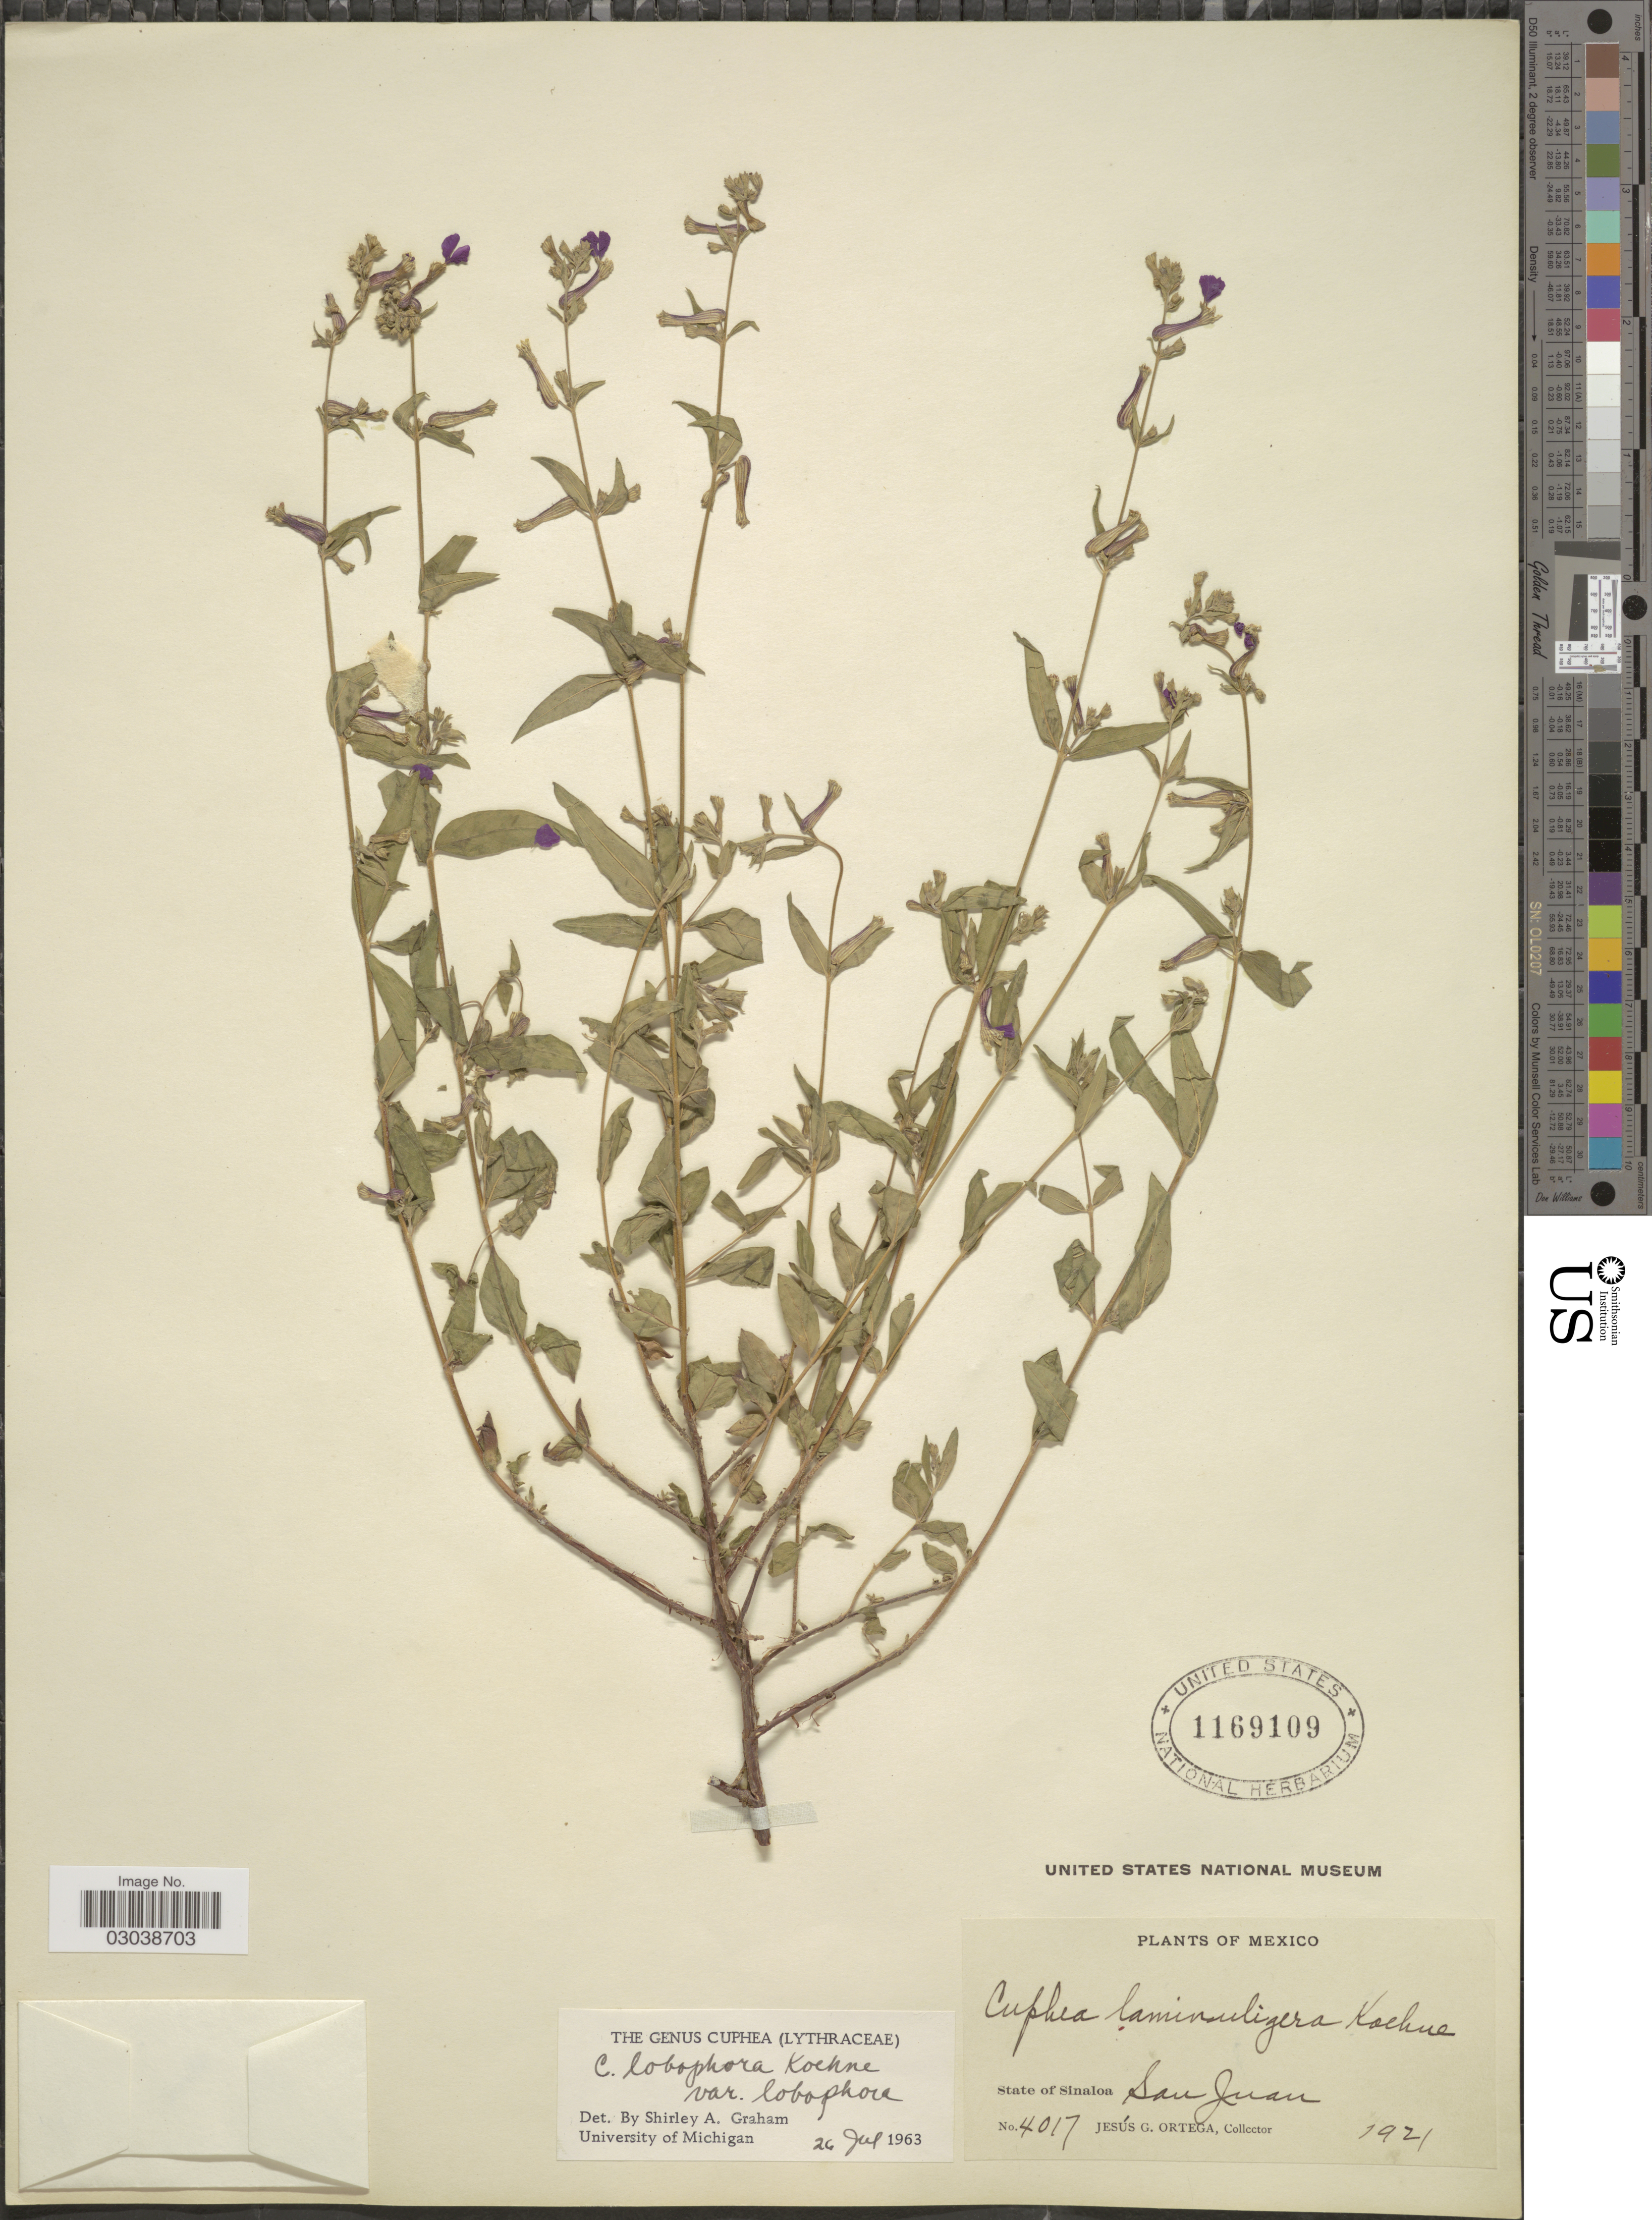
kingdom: Plantae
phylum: Tracheophyta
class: Magnoliopsida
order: Myrtales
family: Lythraceae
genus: Cuphea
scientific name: Cuphea lobophora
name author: Koehne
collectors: J. Ortega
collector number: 4017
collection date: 1921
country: Mexico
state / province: Sinaloa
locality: San Juan.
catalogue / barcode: US 1169109